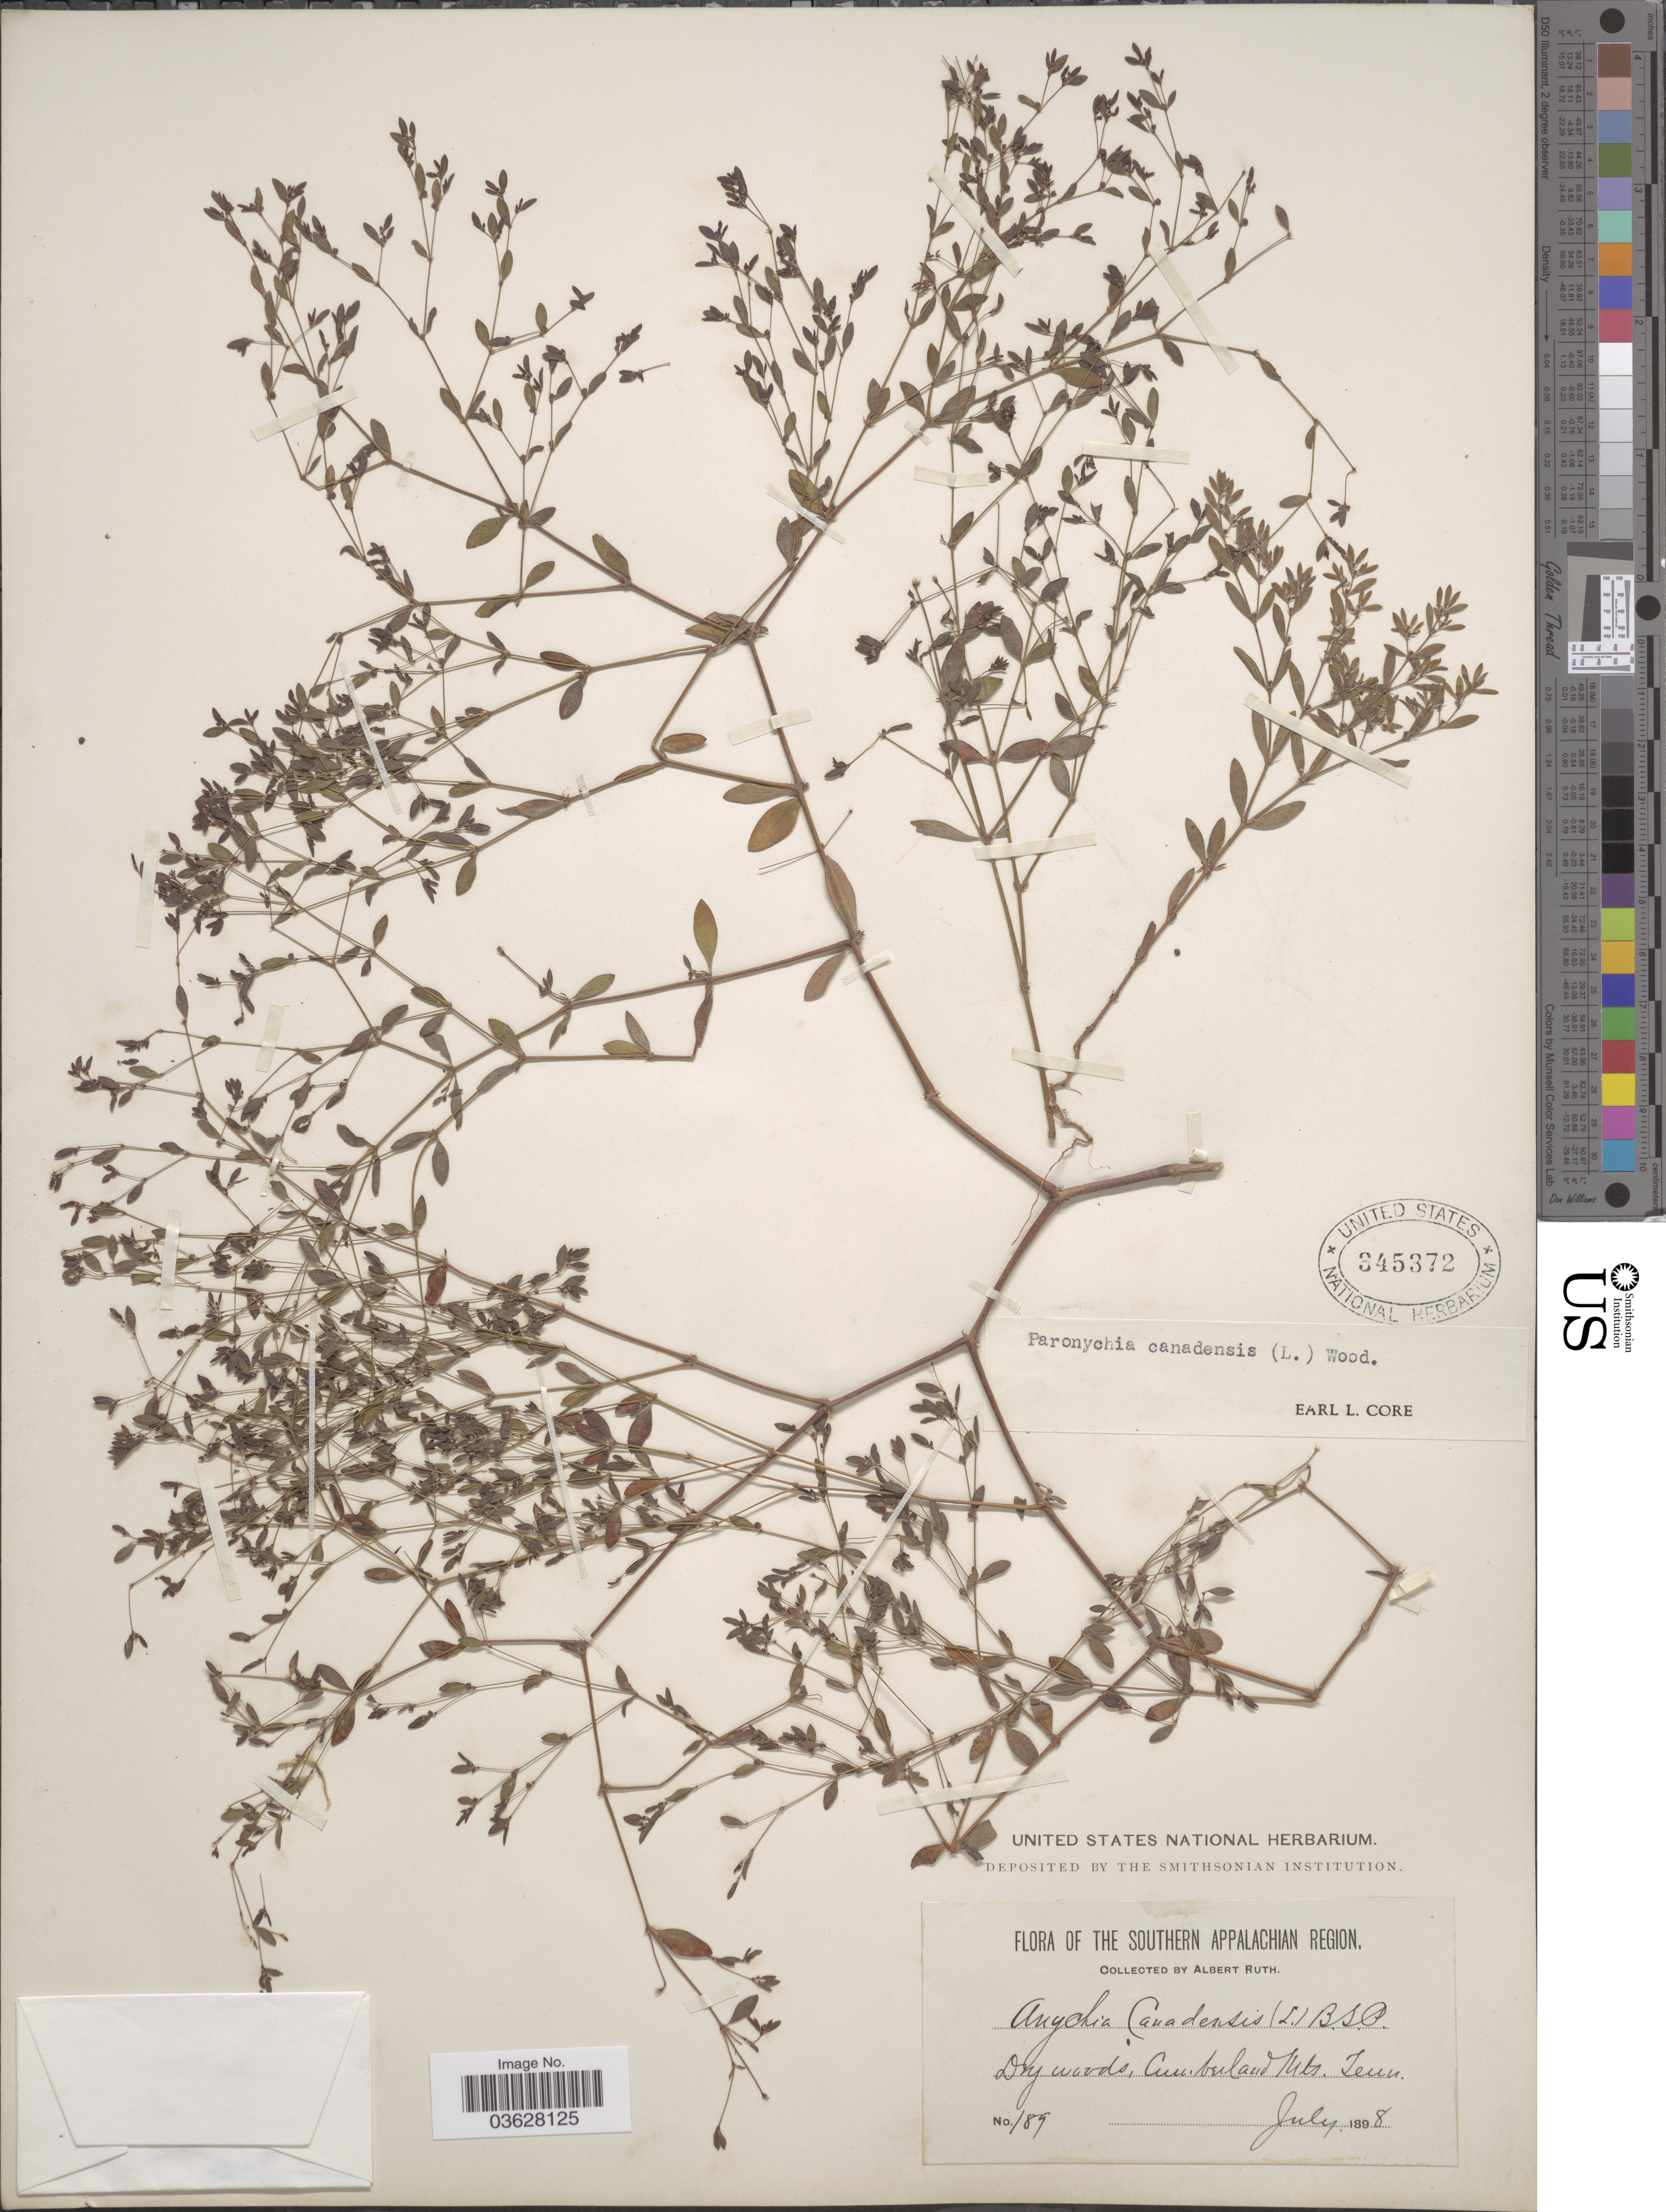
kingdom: Plantae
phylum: Tracheophyta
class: Magnoliopsida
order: Caryophyllales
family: Caryophyllaceae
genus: Paronychia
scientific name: Paronychia canadensis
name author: (L.) Alph. Wood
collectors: A. Ruth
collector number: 189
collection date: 1898-07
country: United States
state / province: Tennessee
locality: The Southern Appalachian Region. Dry woods, Cumberland Mts.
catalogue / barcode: US 345372